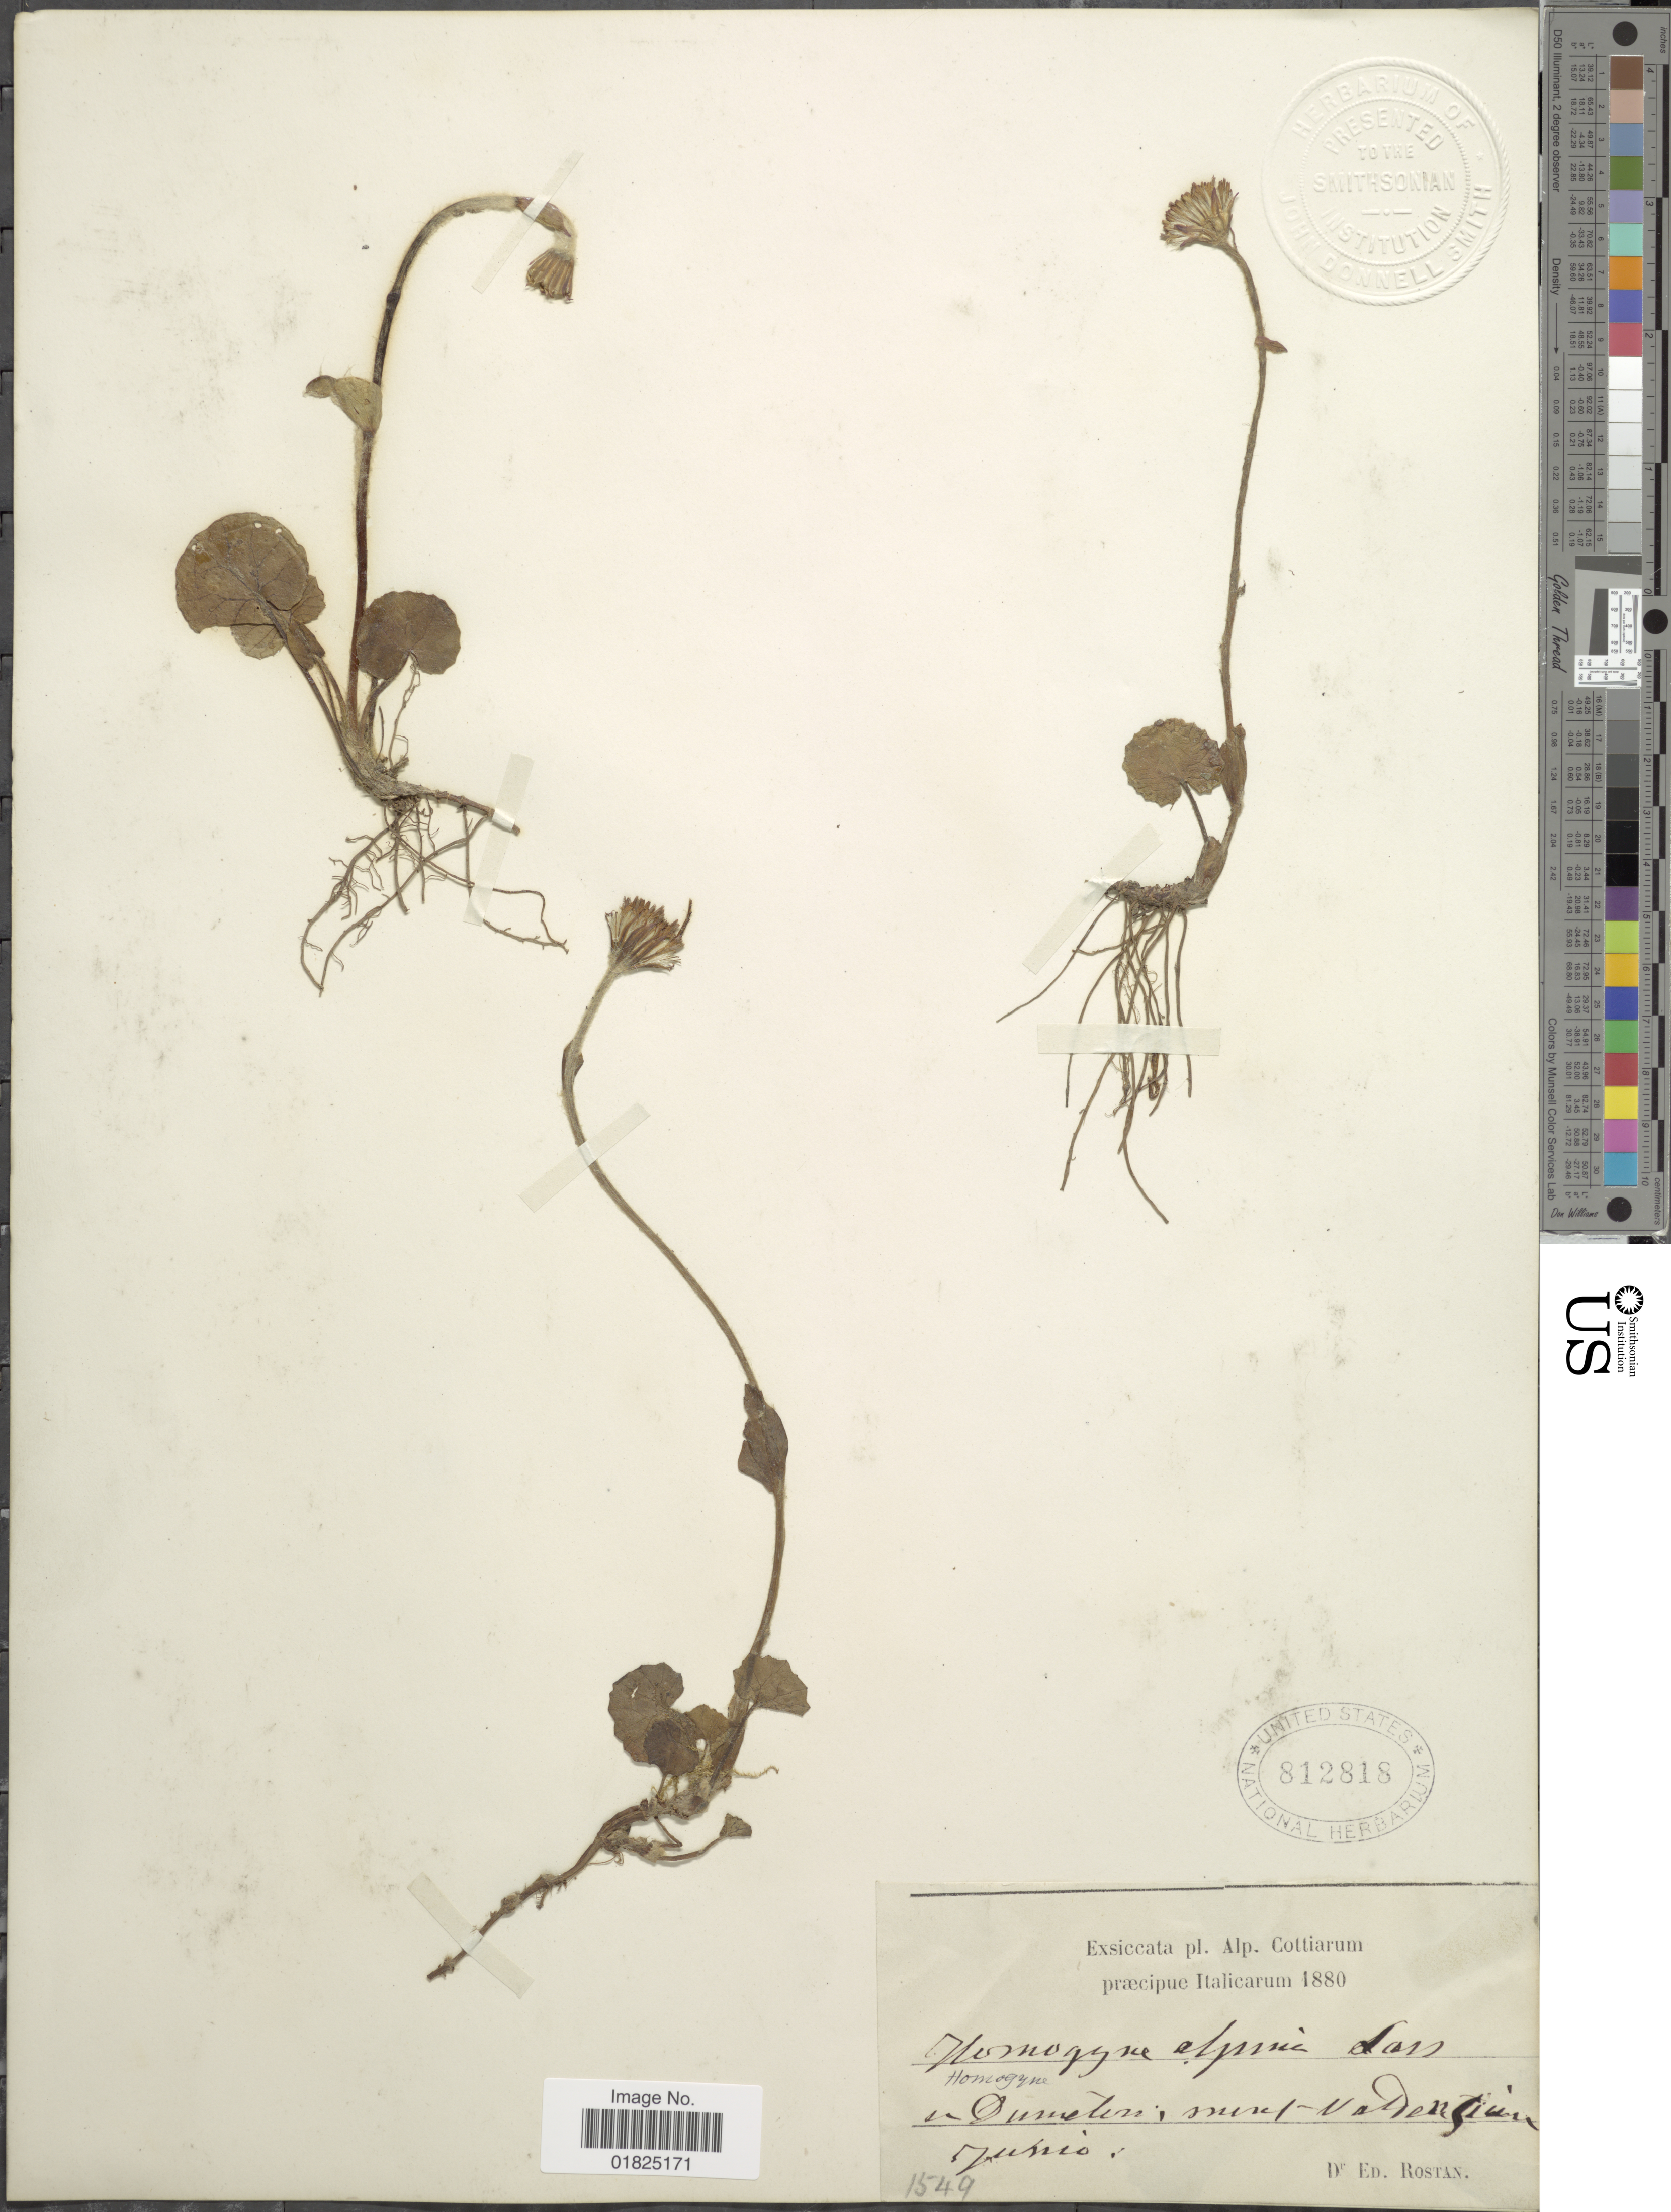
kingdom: Plantae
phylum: Tracheophyta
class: Magnoliopsida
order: Asterales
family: Asteraceae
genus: Homogyne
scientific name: Homogyne alpina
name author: (L.) Cass.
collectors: E. Rostan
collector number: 1549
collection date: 1880-06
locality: In dumeteri, [illegible text]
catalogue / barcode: US 812818